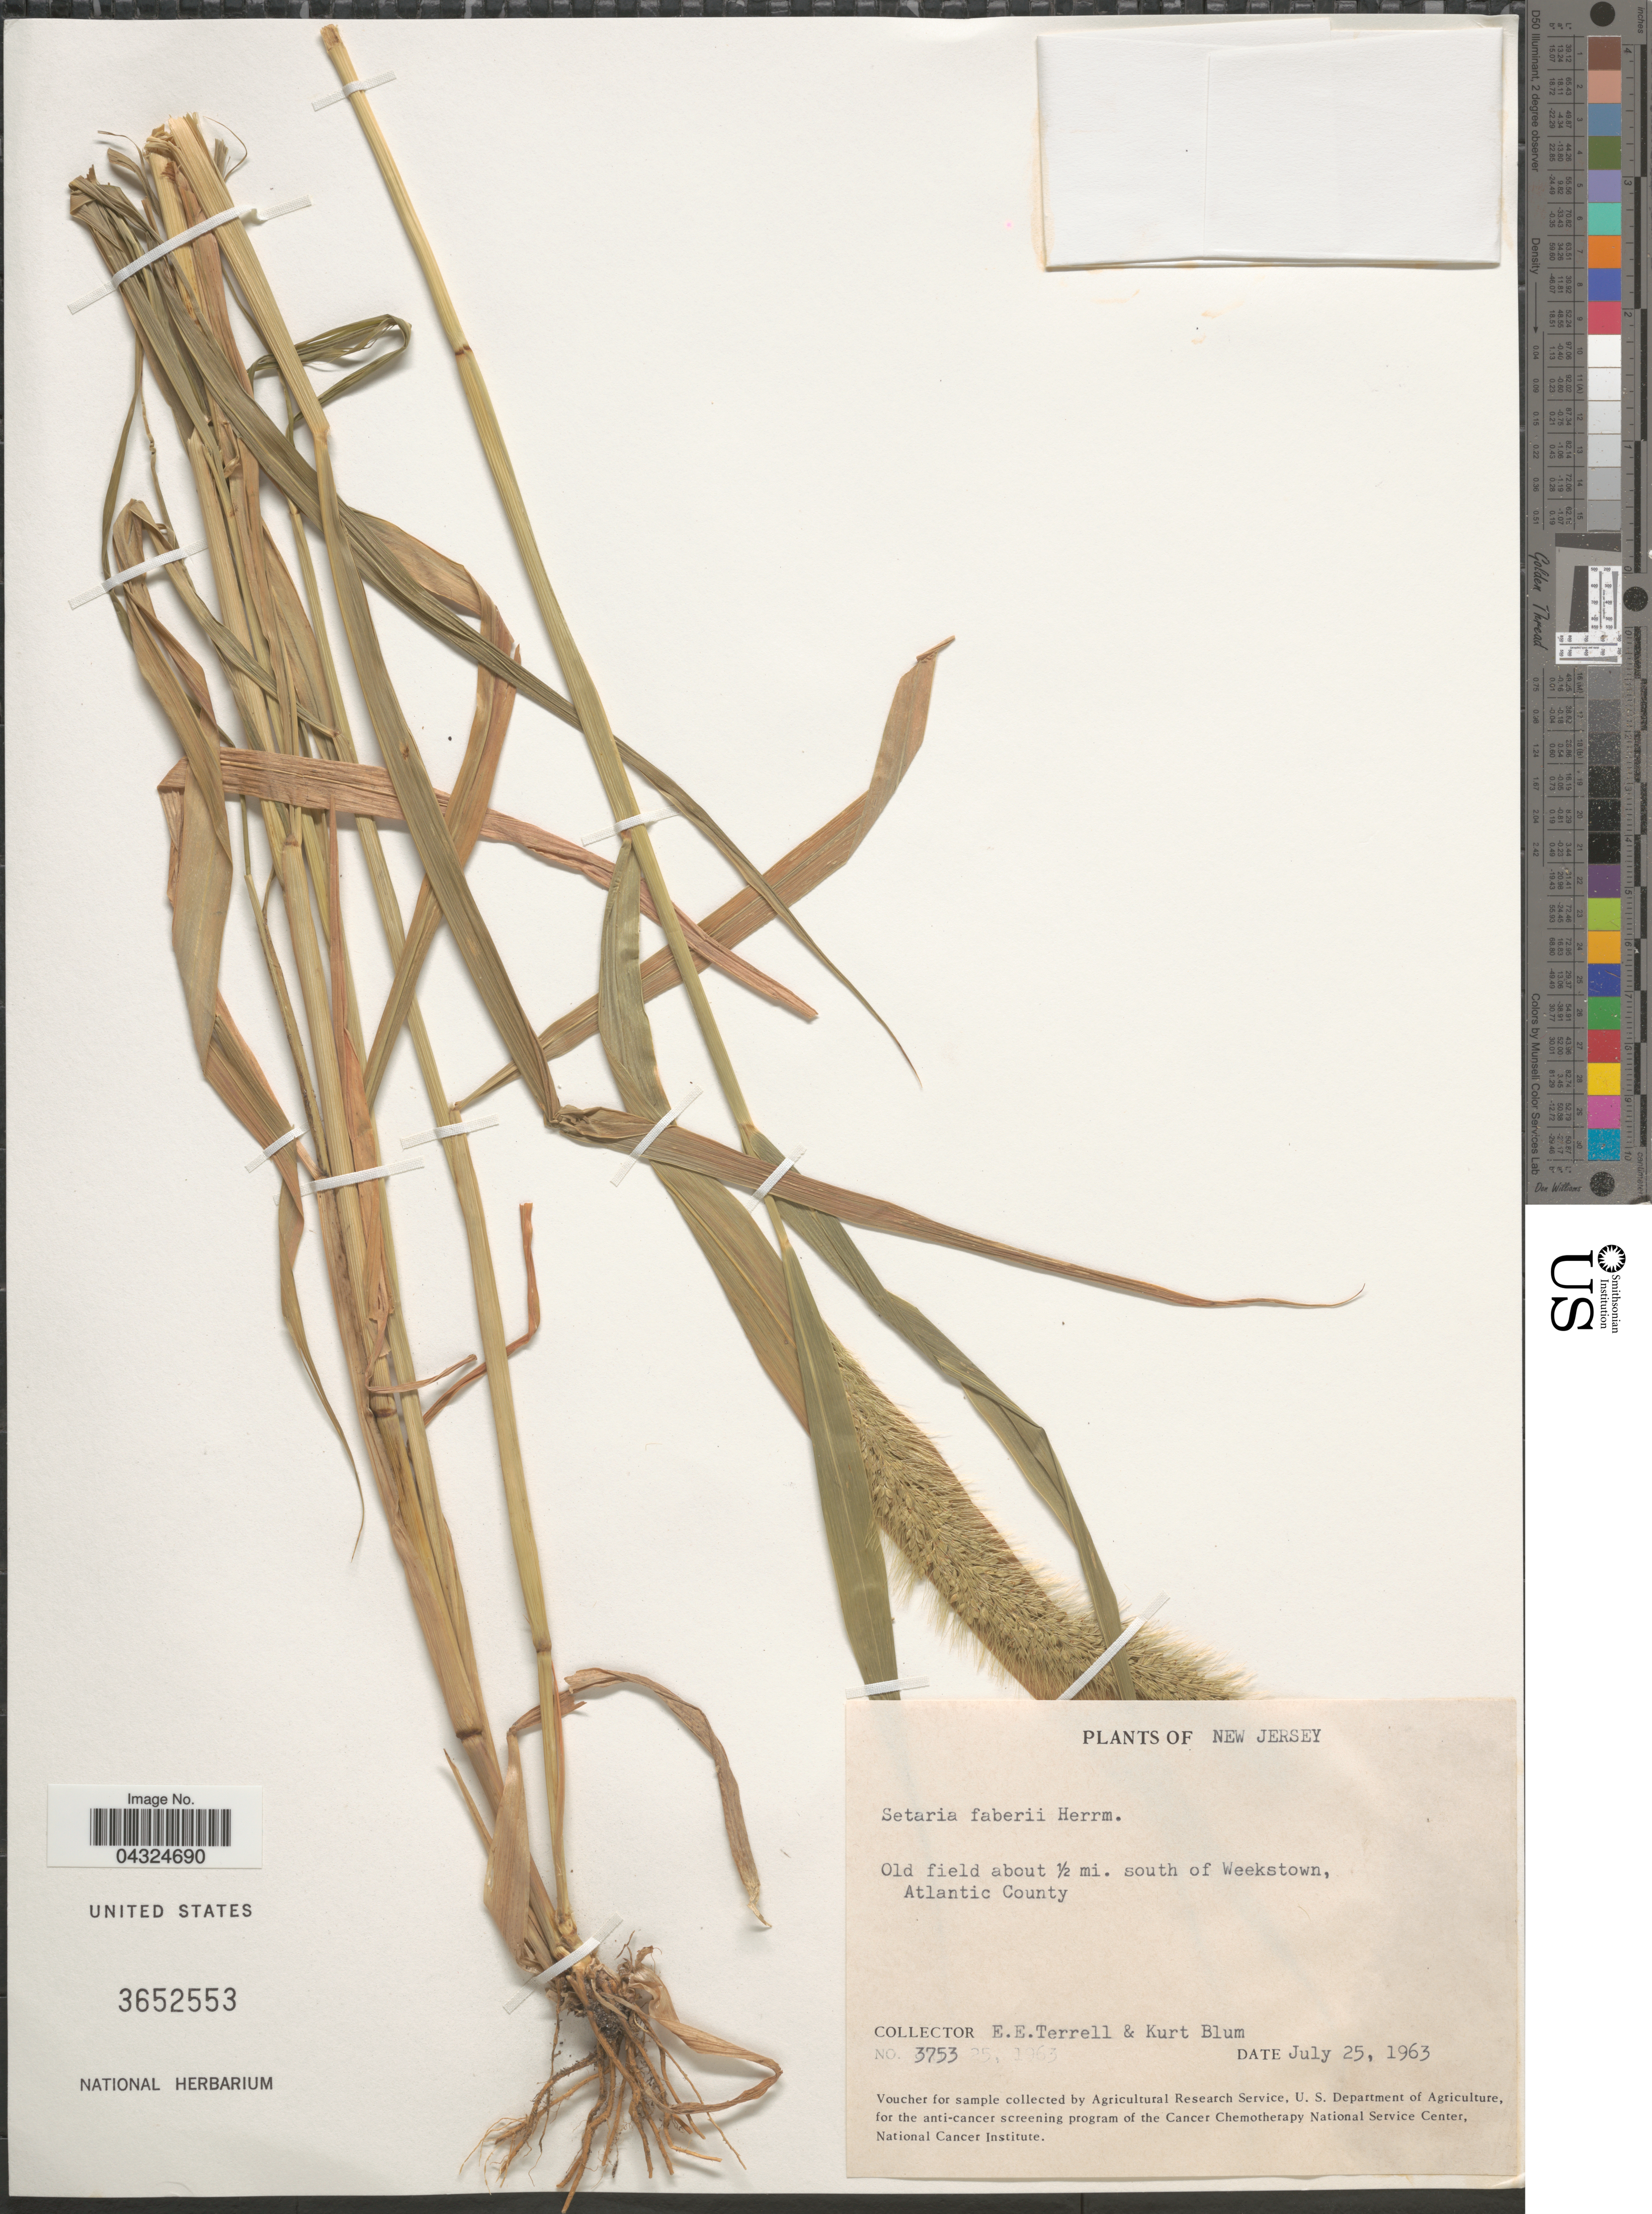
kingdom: Plantae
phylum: Tracheophyta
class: Liliopsida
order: Poales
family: Poaceae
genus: Setaria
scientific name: Setaria faberi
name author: R.A.W. Herrm.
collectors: E. E. Terrell & K. E. Blum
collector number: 3753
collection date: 1963-07-25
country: United States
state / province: New Jersey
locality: Old field about ½ mi. south of Weekstown, Atlantic County.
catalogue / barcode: US 3652553